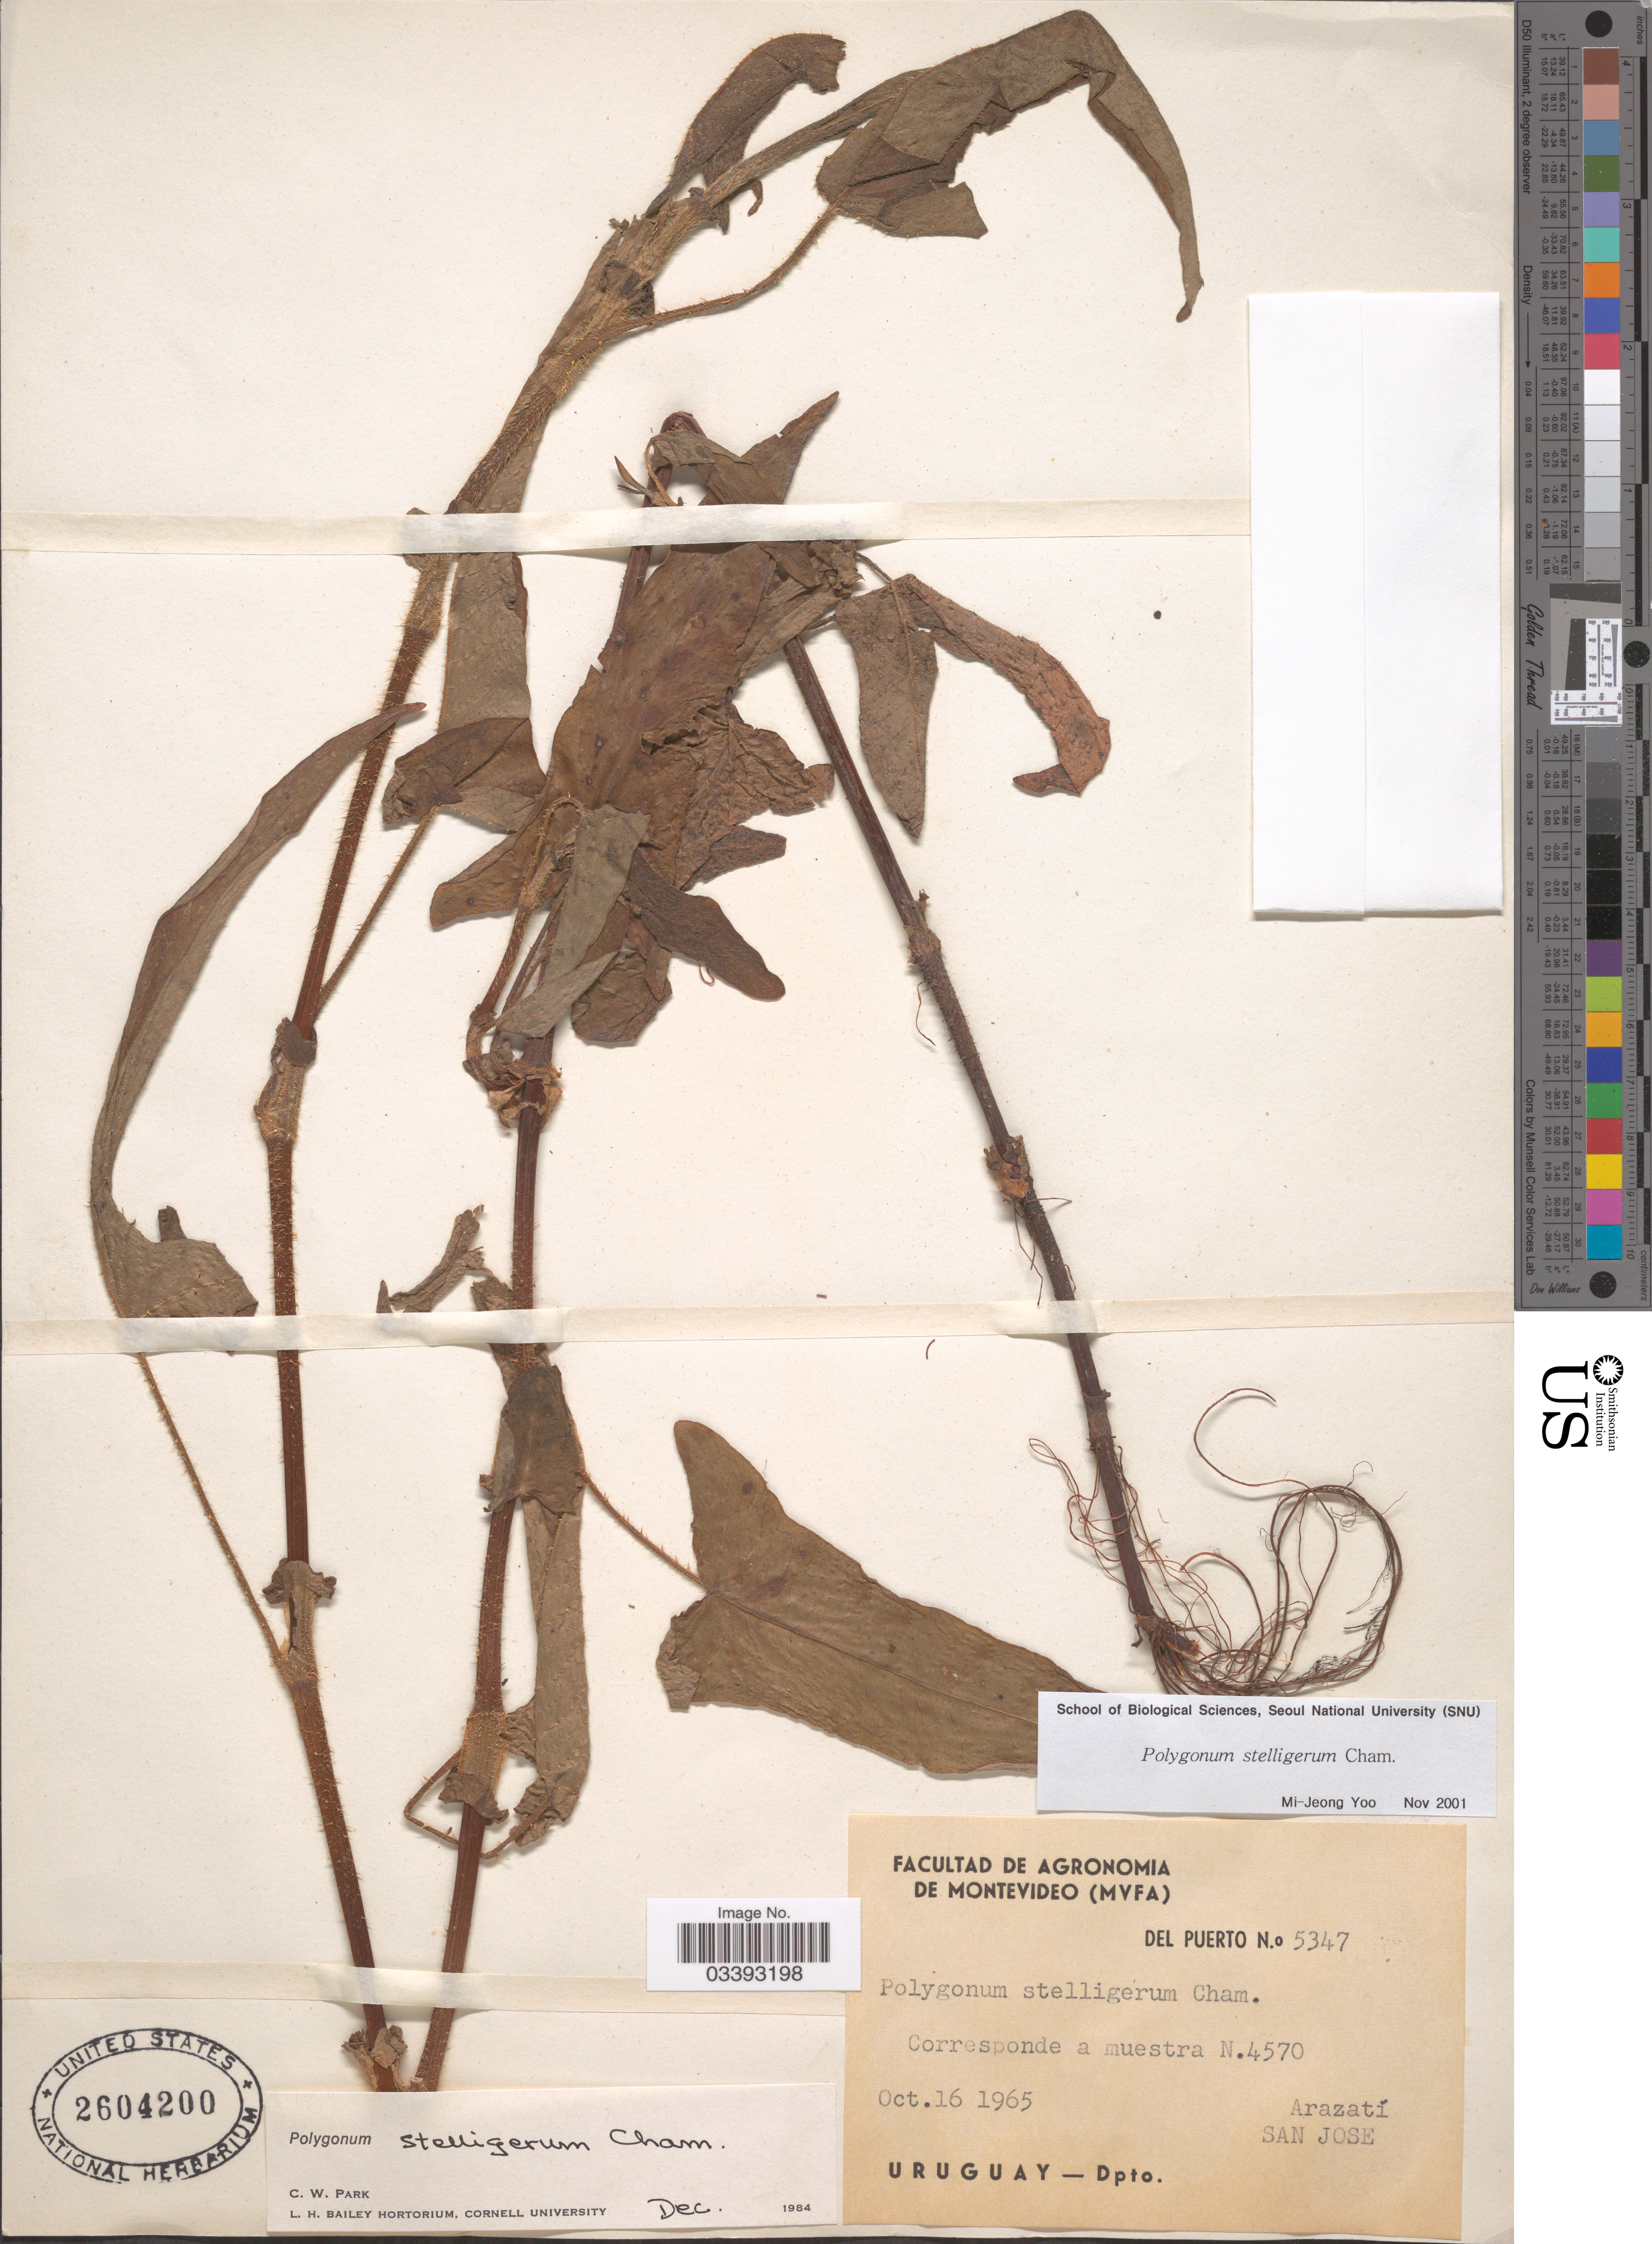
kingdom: Plantae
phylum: Tracheophyta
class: Magnoliopsida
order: Caryophyllales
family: Polygonaceae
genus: Polygonum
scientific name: Polygonum stelligerum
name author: Cham.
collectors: Del Puerto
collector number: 5347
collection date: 1965-10-16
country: Uruguay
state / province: San Jose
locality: Corresponde a muestra. Arazatí, San Jose.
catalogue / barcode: US 2604200